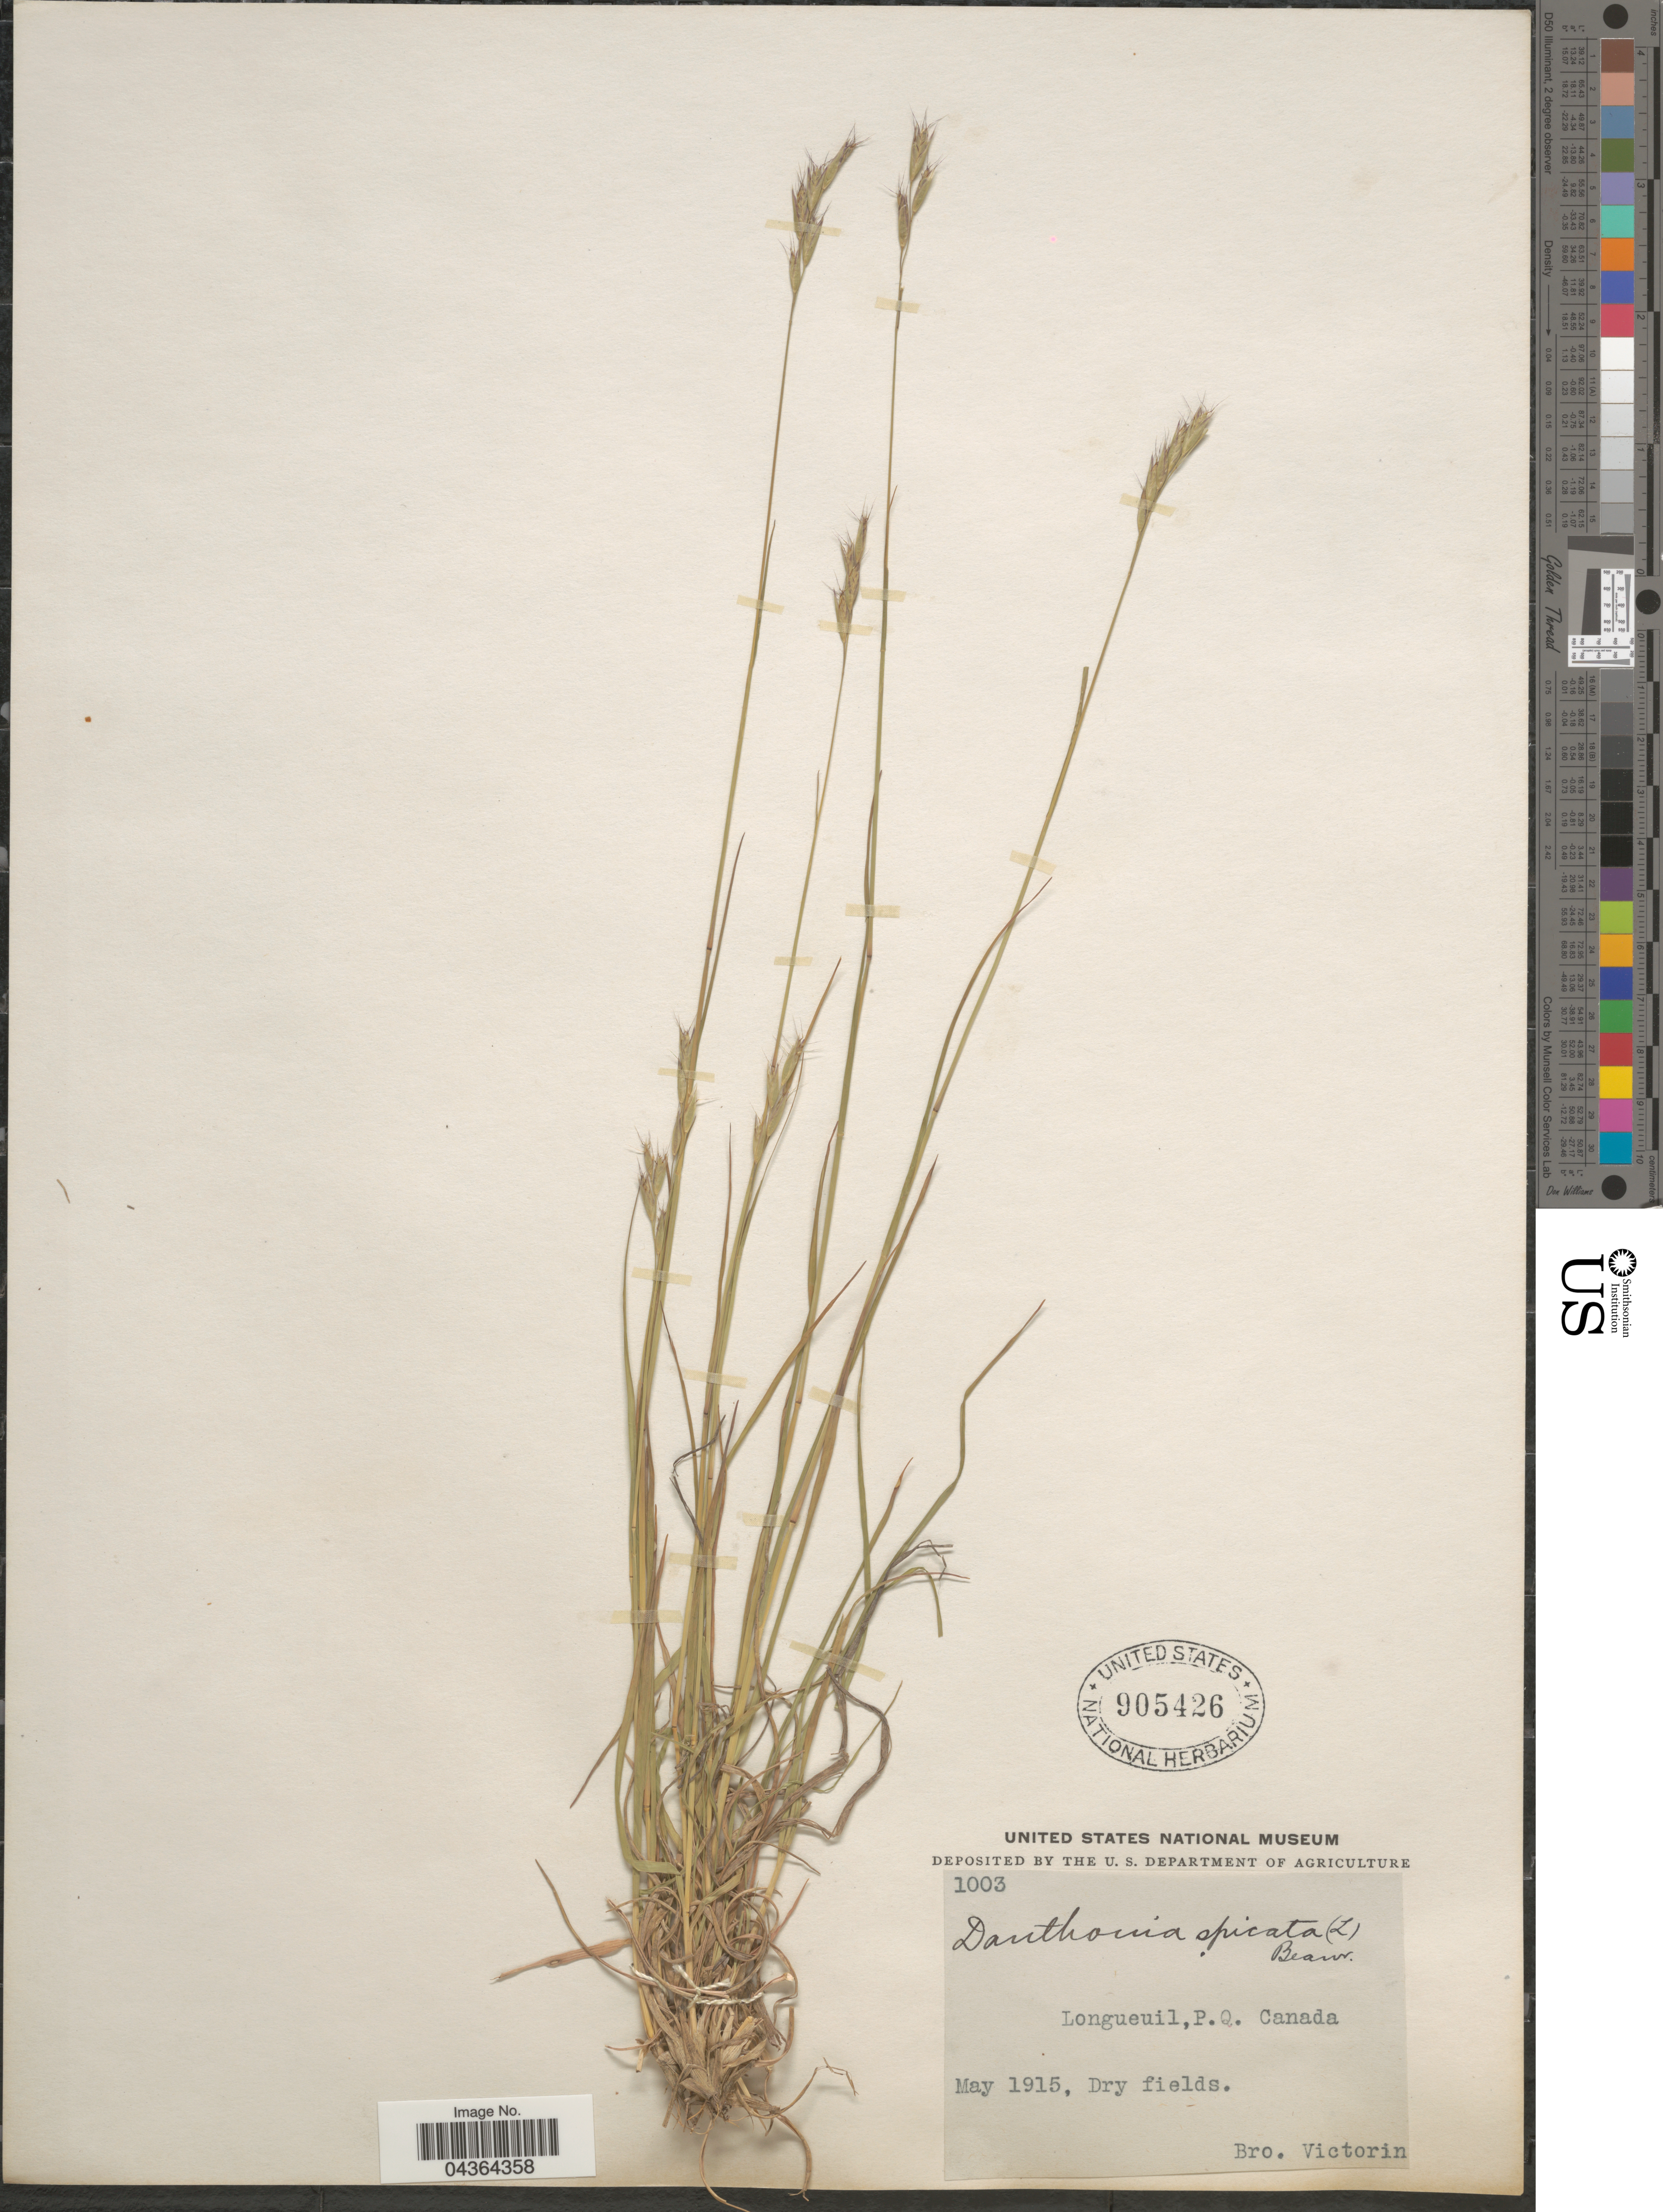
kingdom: Plantae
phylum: Tracheophyta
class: Liliopsida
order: Poales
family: Poaceae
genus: Danthonia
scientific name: Danthonia spicata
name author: (L.) P. Beauv. ex Roem. & Schult.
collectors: B. Victorin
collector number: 1003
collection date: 1915-05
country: Canada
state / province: Quebec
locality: Longueuil, P.Q.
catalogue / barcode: US 905426